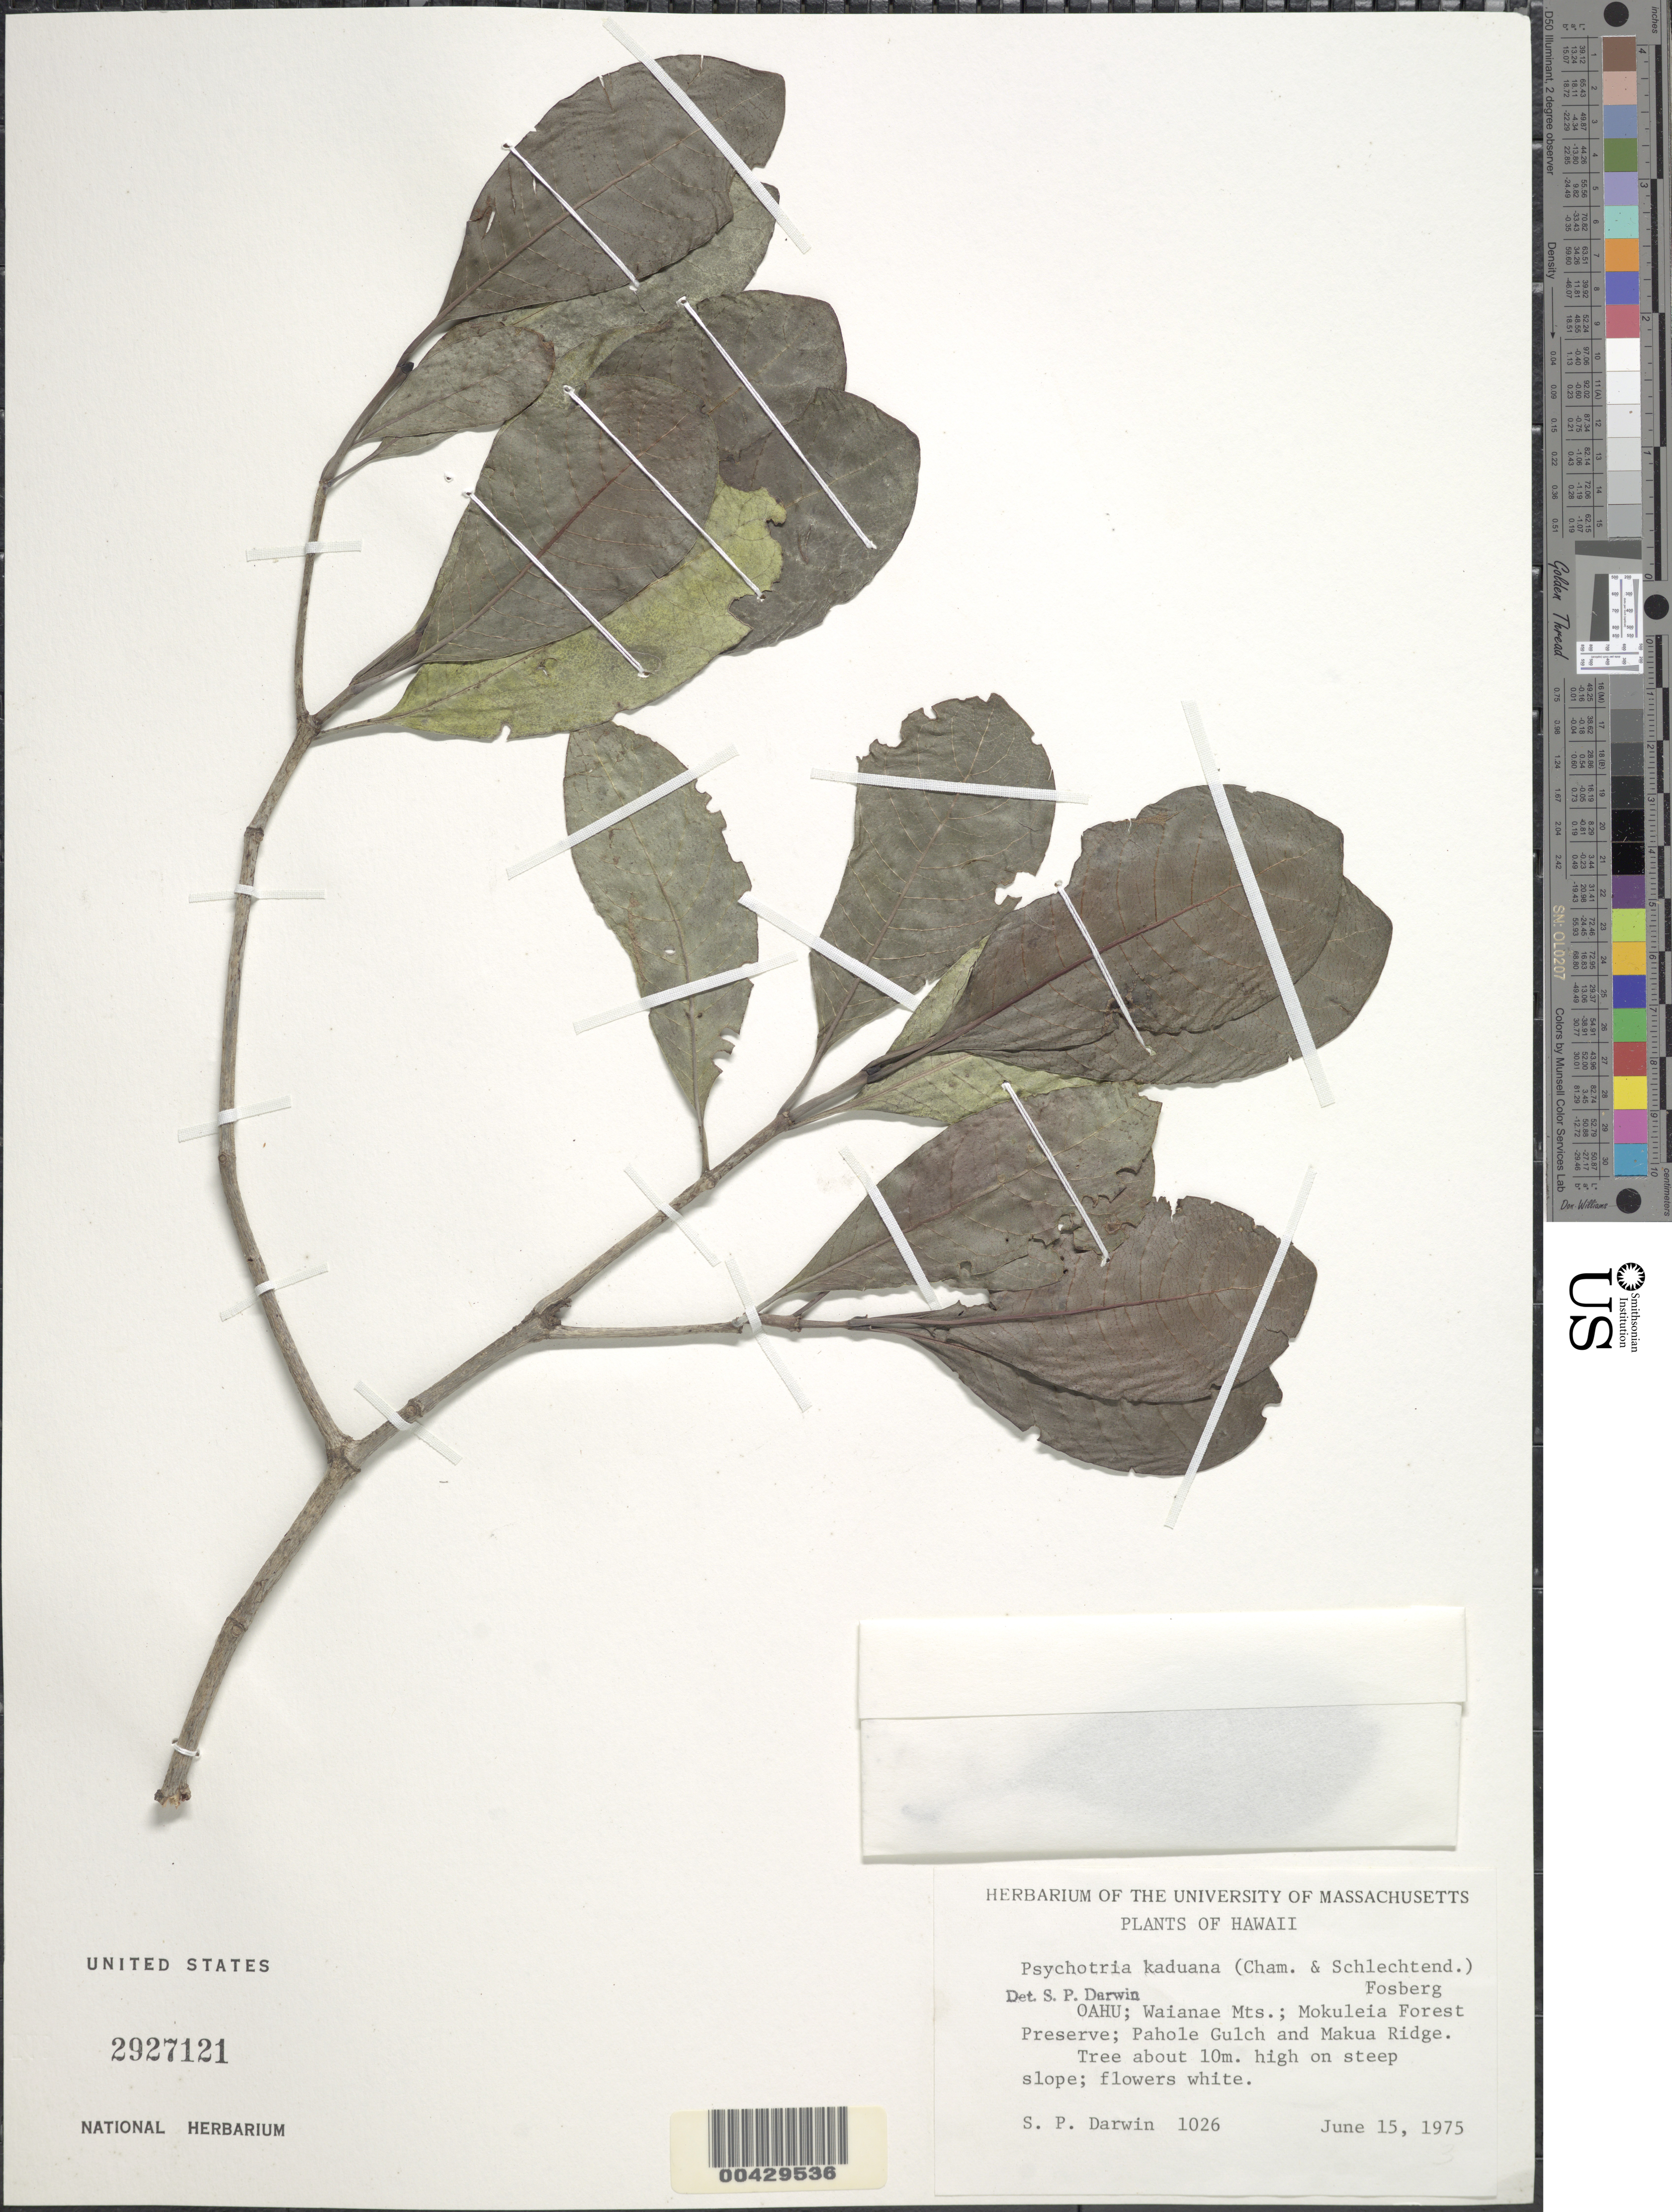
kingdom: Plantae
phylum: Tracheophyta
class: Magnoliopsida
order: Gentianales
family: Rubiaceae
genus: Psychotria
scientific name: Psychotria kaduana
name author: (Cham. & Schltdl.) Fosberg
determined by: Darwin, S. P.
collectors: S. P. Darwin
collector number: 1026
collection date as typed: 15 Jun 1975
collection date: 1975-06-15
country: United States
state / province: Hawaii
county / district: Honolulu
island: Oahu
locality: Waianae Mountains, Mokuleia Forest Preserve, Pahole Gulch & Makua Ridge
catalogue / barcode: US 2927121